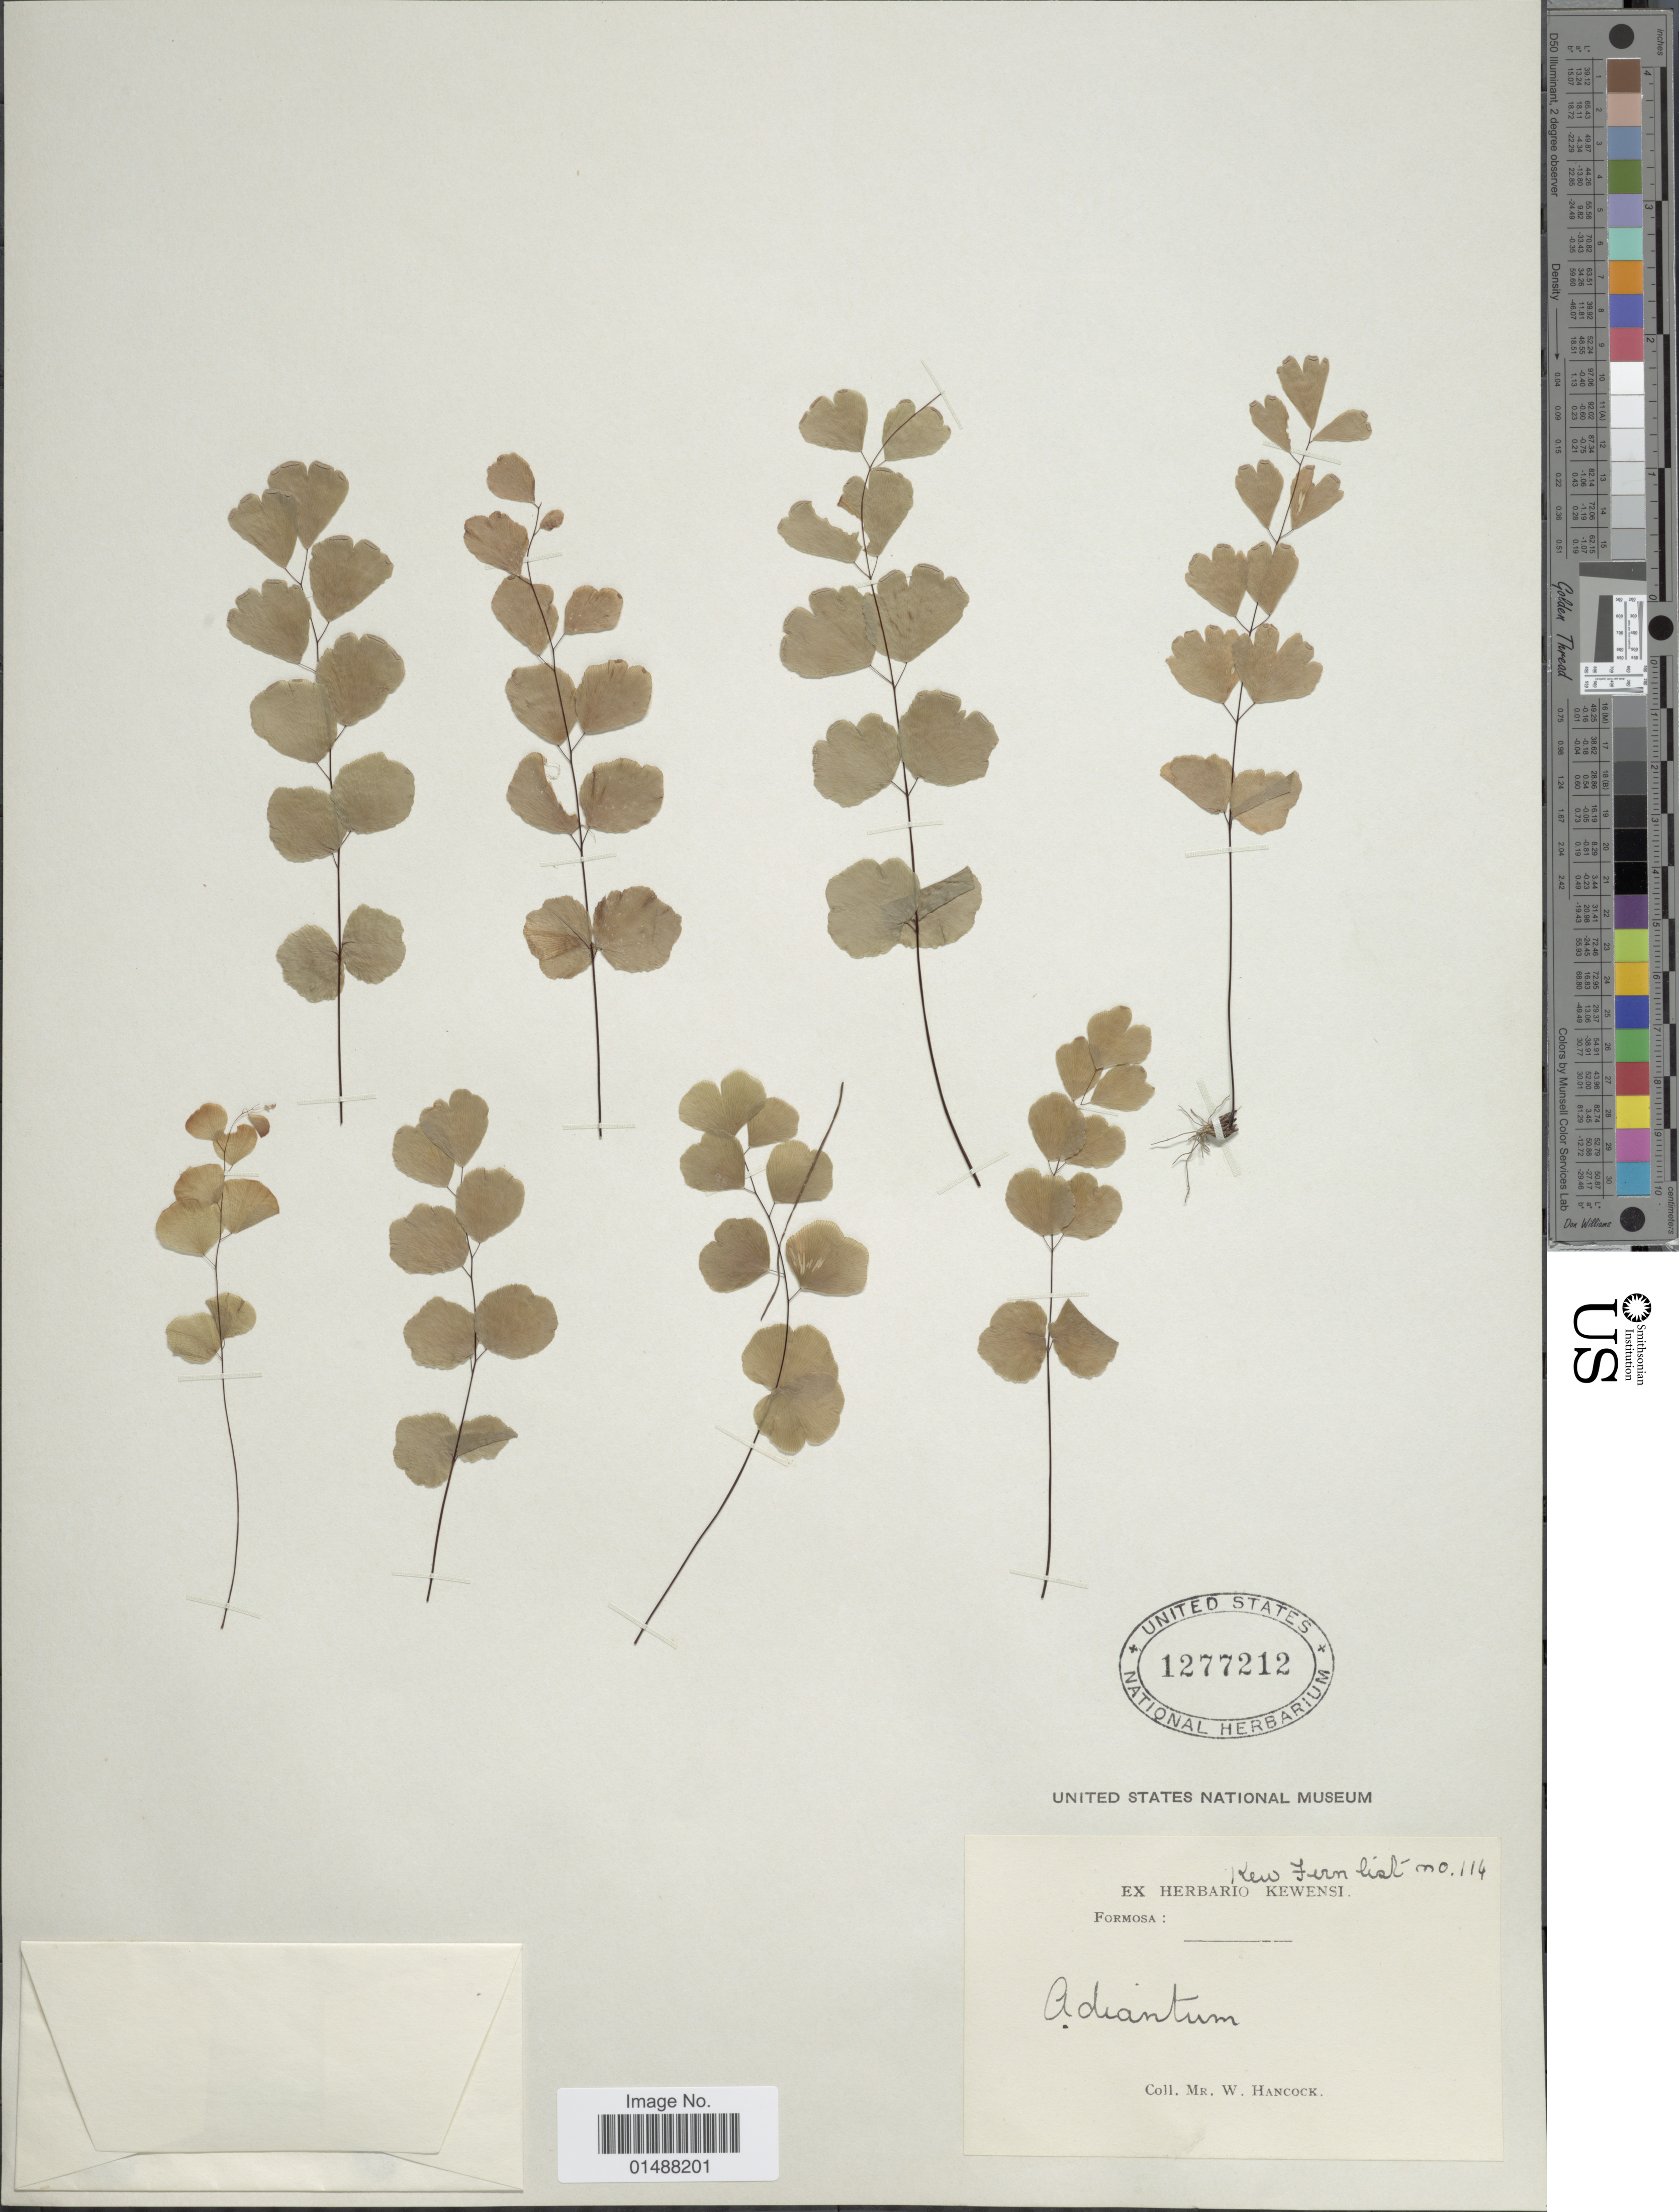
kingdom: Plantae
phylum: Tracheophyta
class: Polypodiopsida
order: Polypodiales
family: Pteridaceae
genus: Adiantum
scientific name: Adiantum capillus-junonis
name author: Rupr.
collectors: W. Hancock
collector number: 114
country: Taiwan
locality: Formosa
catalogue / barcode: US 1277212